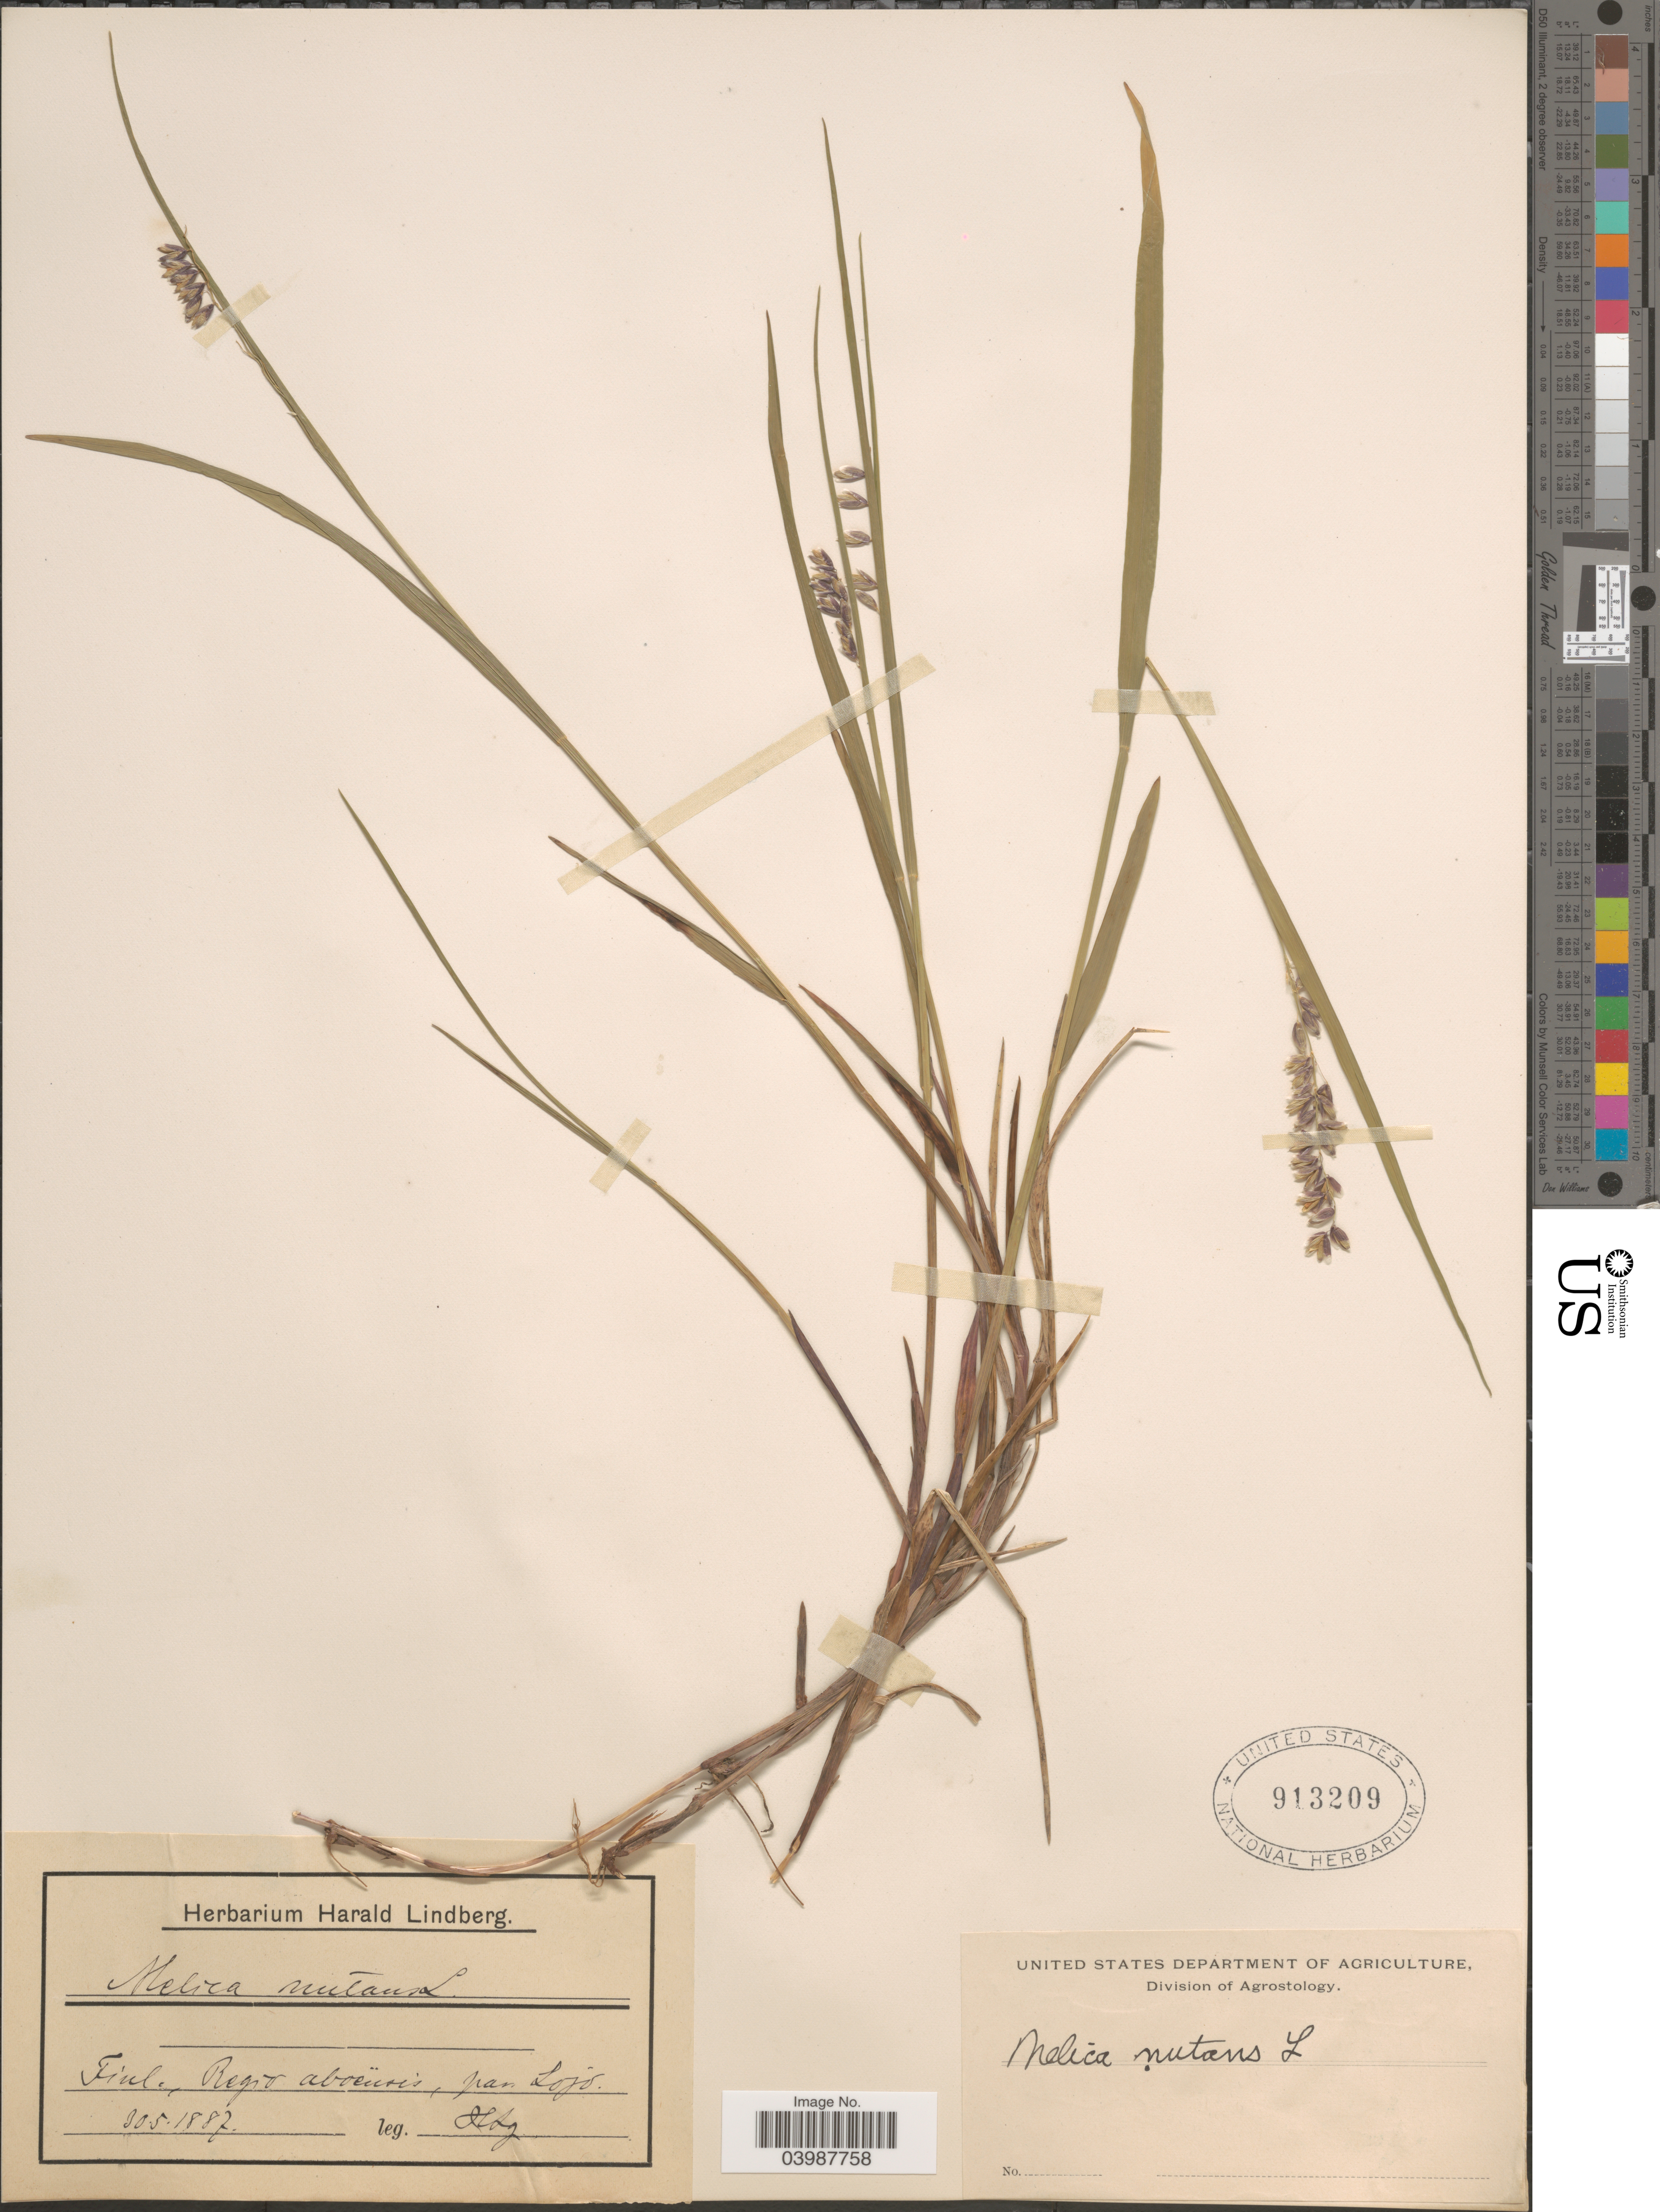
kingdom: Plantae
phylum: Tracheophyta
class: Liliopsida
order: Poales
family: Poaceae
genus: Melica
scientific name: Melica nutans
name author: L.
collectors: H. Lindberg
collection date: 1887-05-30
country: Finland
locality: Fiul, Regio aboënsis, par Lojo.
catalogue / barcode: US 913209